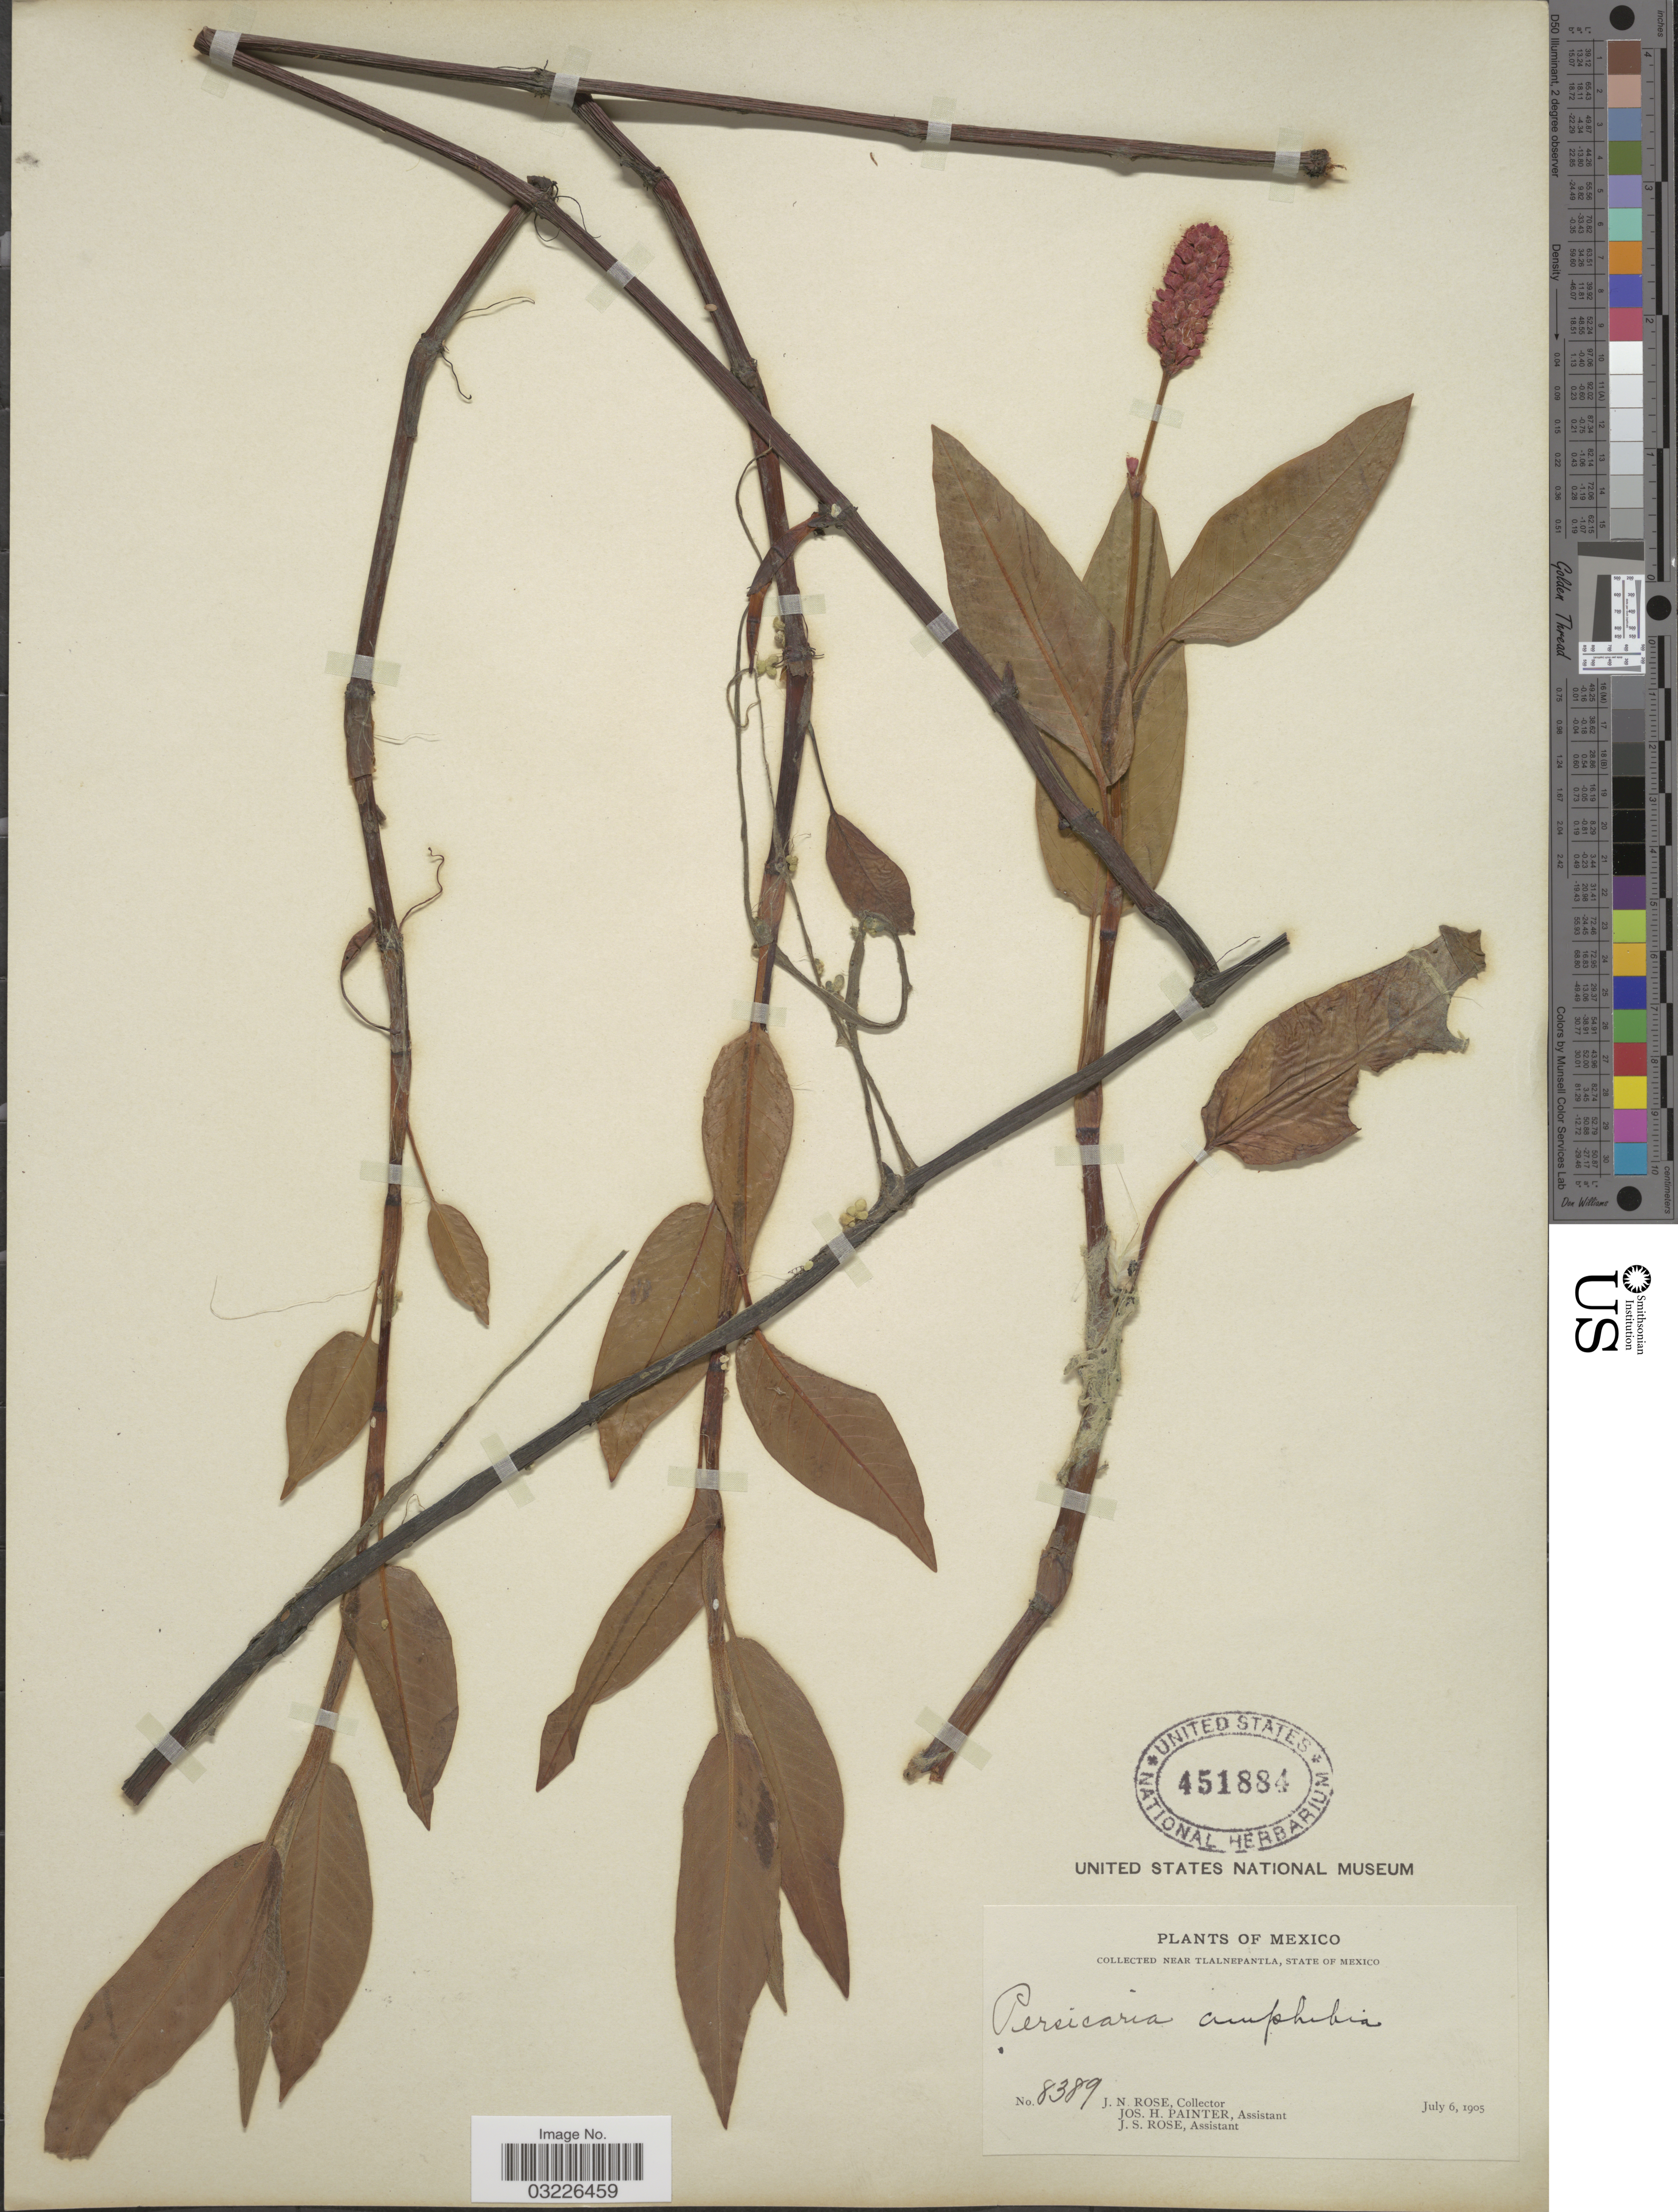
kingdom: Plantae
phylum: Tracheophyta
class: Magnoliopsida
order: Caryophyllales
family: Polygonaceae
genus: Persicaria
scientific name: Persicaria sp.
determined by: Atha, D. E.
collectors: J. N. Rose, J. H. Painter & J. S. Rose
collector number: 8389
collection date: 1905-07-06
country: Mexico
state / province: México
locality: Near Tlalnepantla.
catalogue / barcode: US 451884